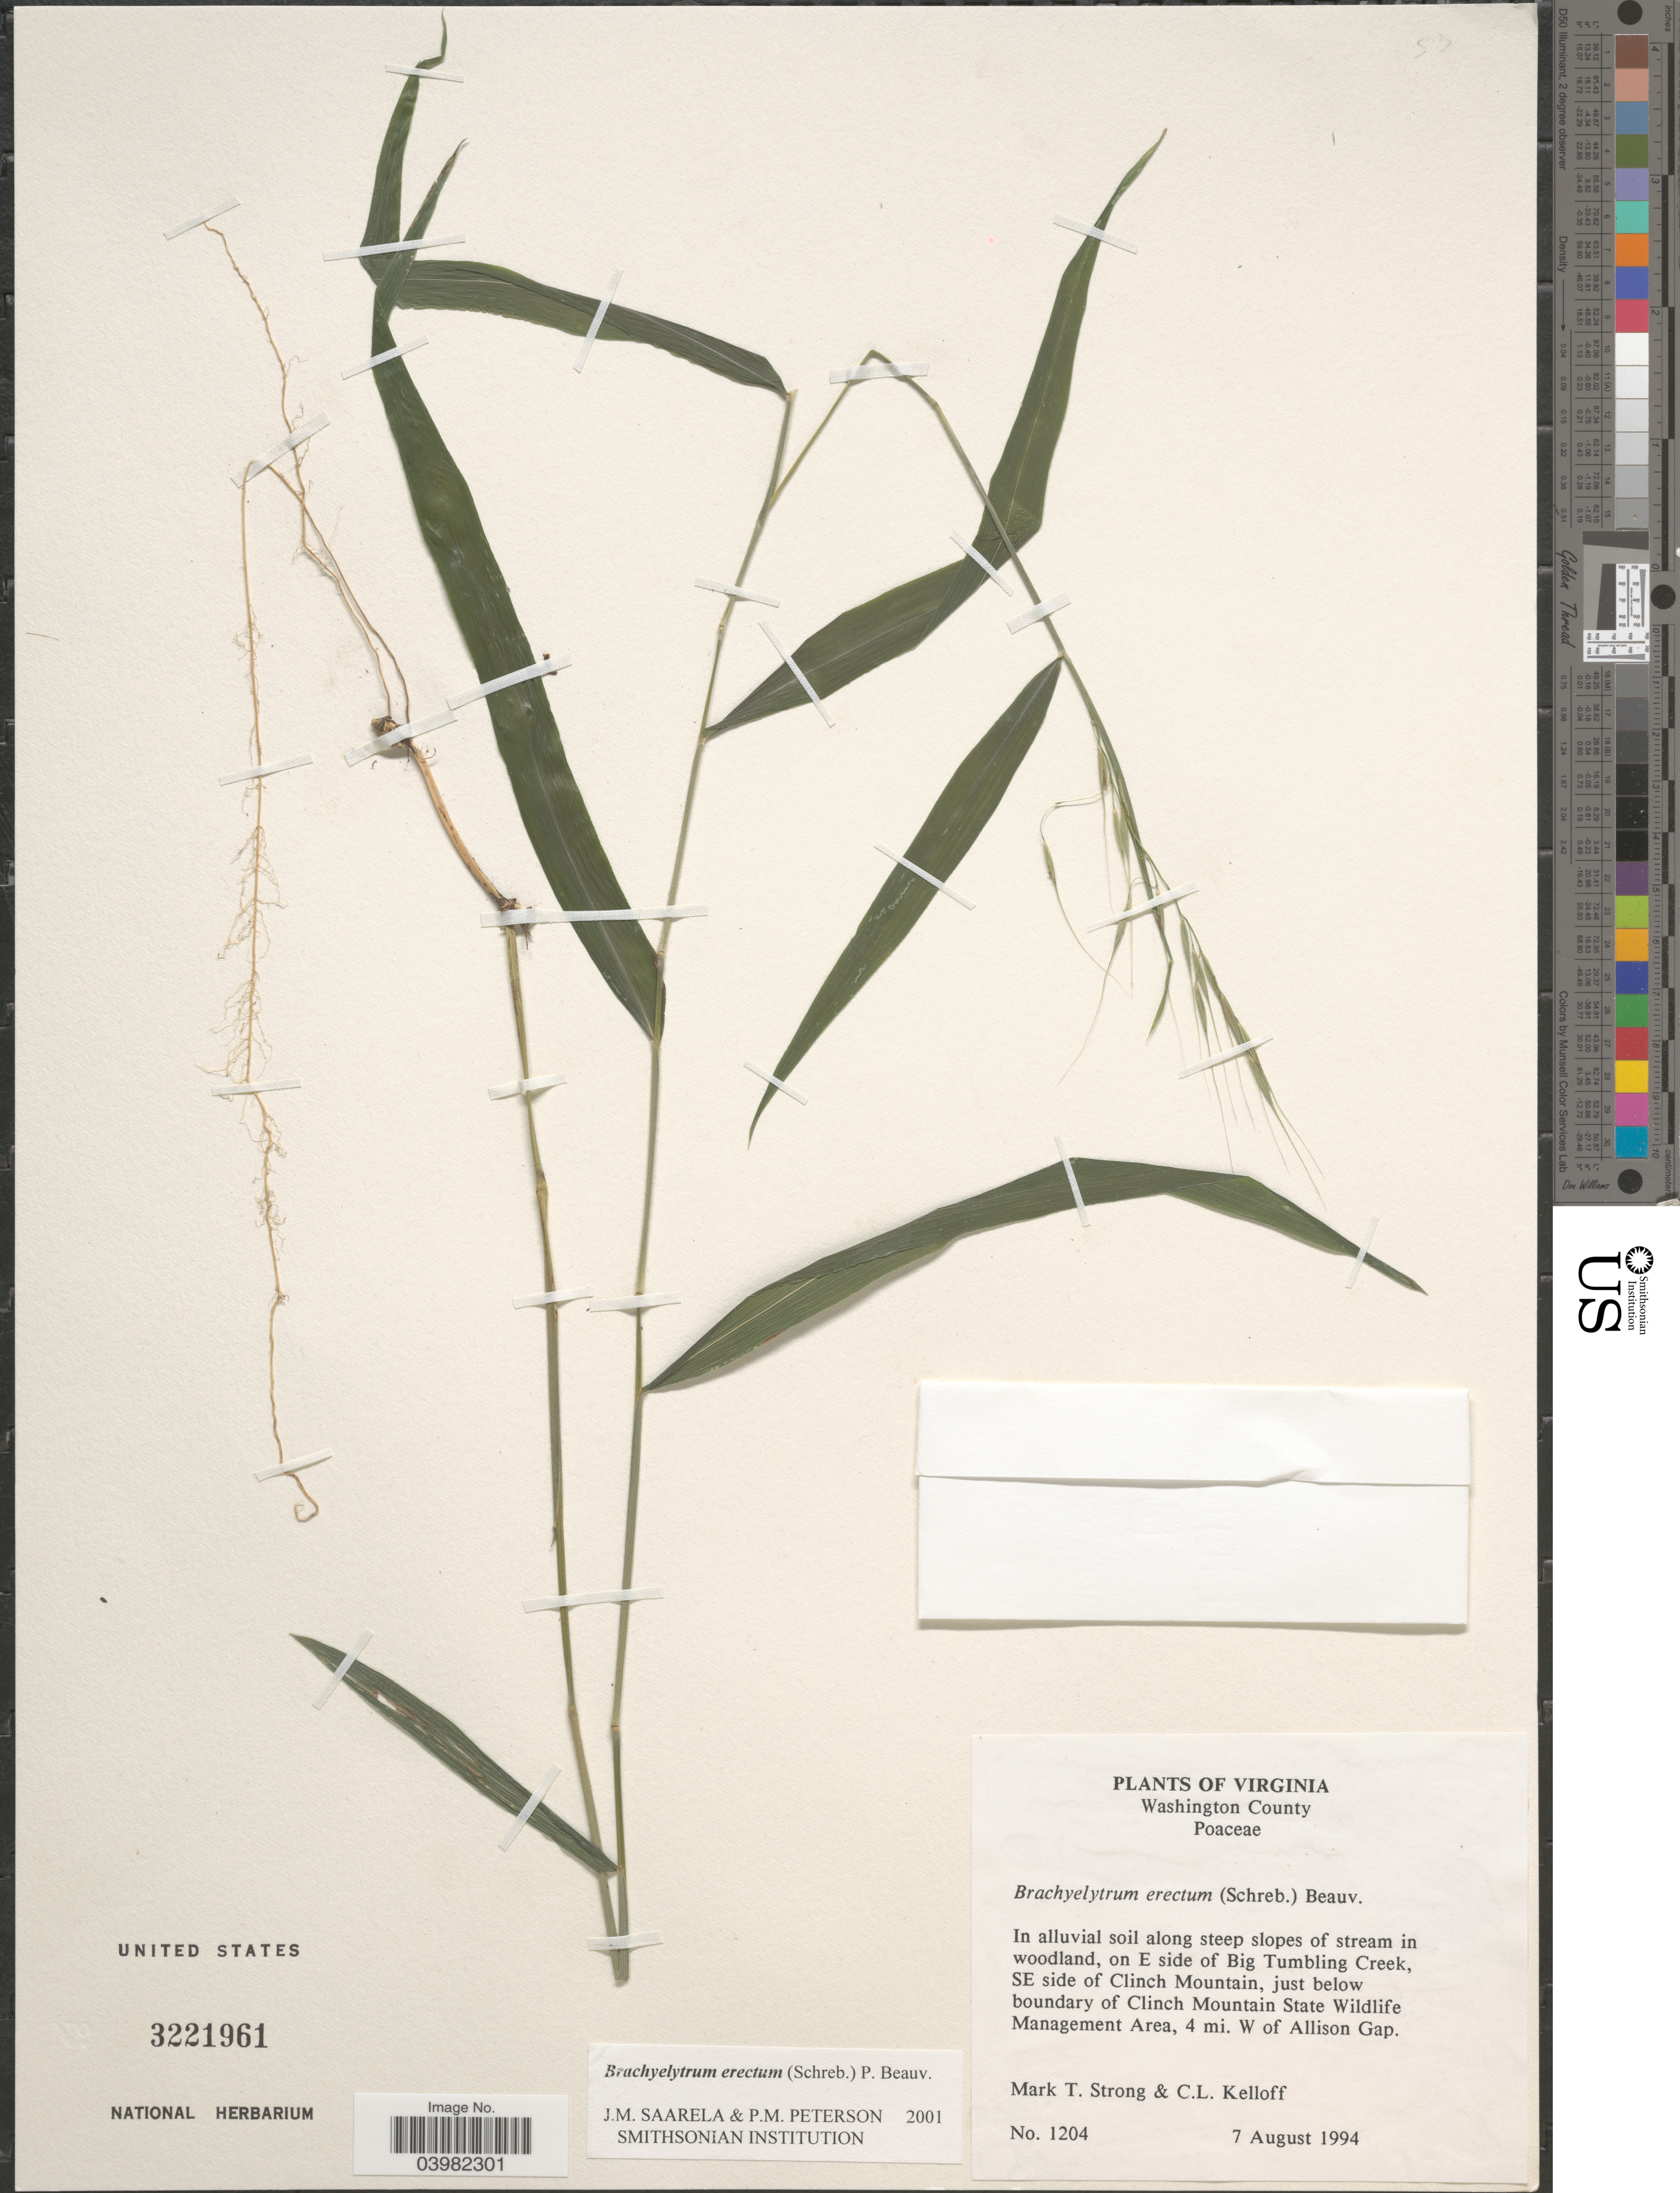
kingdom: Plantae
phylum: Tracheophyta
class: Liliopsida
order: Poales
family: Poaceae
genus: Brachyelytrum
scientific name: Brachyelytrum erectum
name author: (Schreb.) P. Beauv.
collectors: M. T. Strong & C. L. Kelloff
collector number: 1204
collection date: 1994-08-07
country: United States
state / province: Virginia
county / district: Washington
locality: Washington County. In alluvial soil along steep slopes of stream in woodland, on E side of Big Tumbling Creek, SE side of Clinch Mountain, just below boundary of Clinch Mountain State Wildlife Management Area, 4 mi. W of Allison Gap.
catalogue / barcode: US 3221961